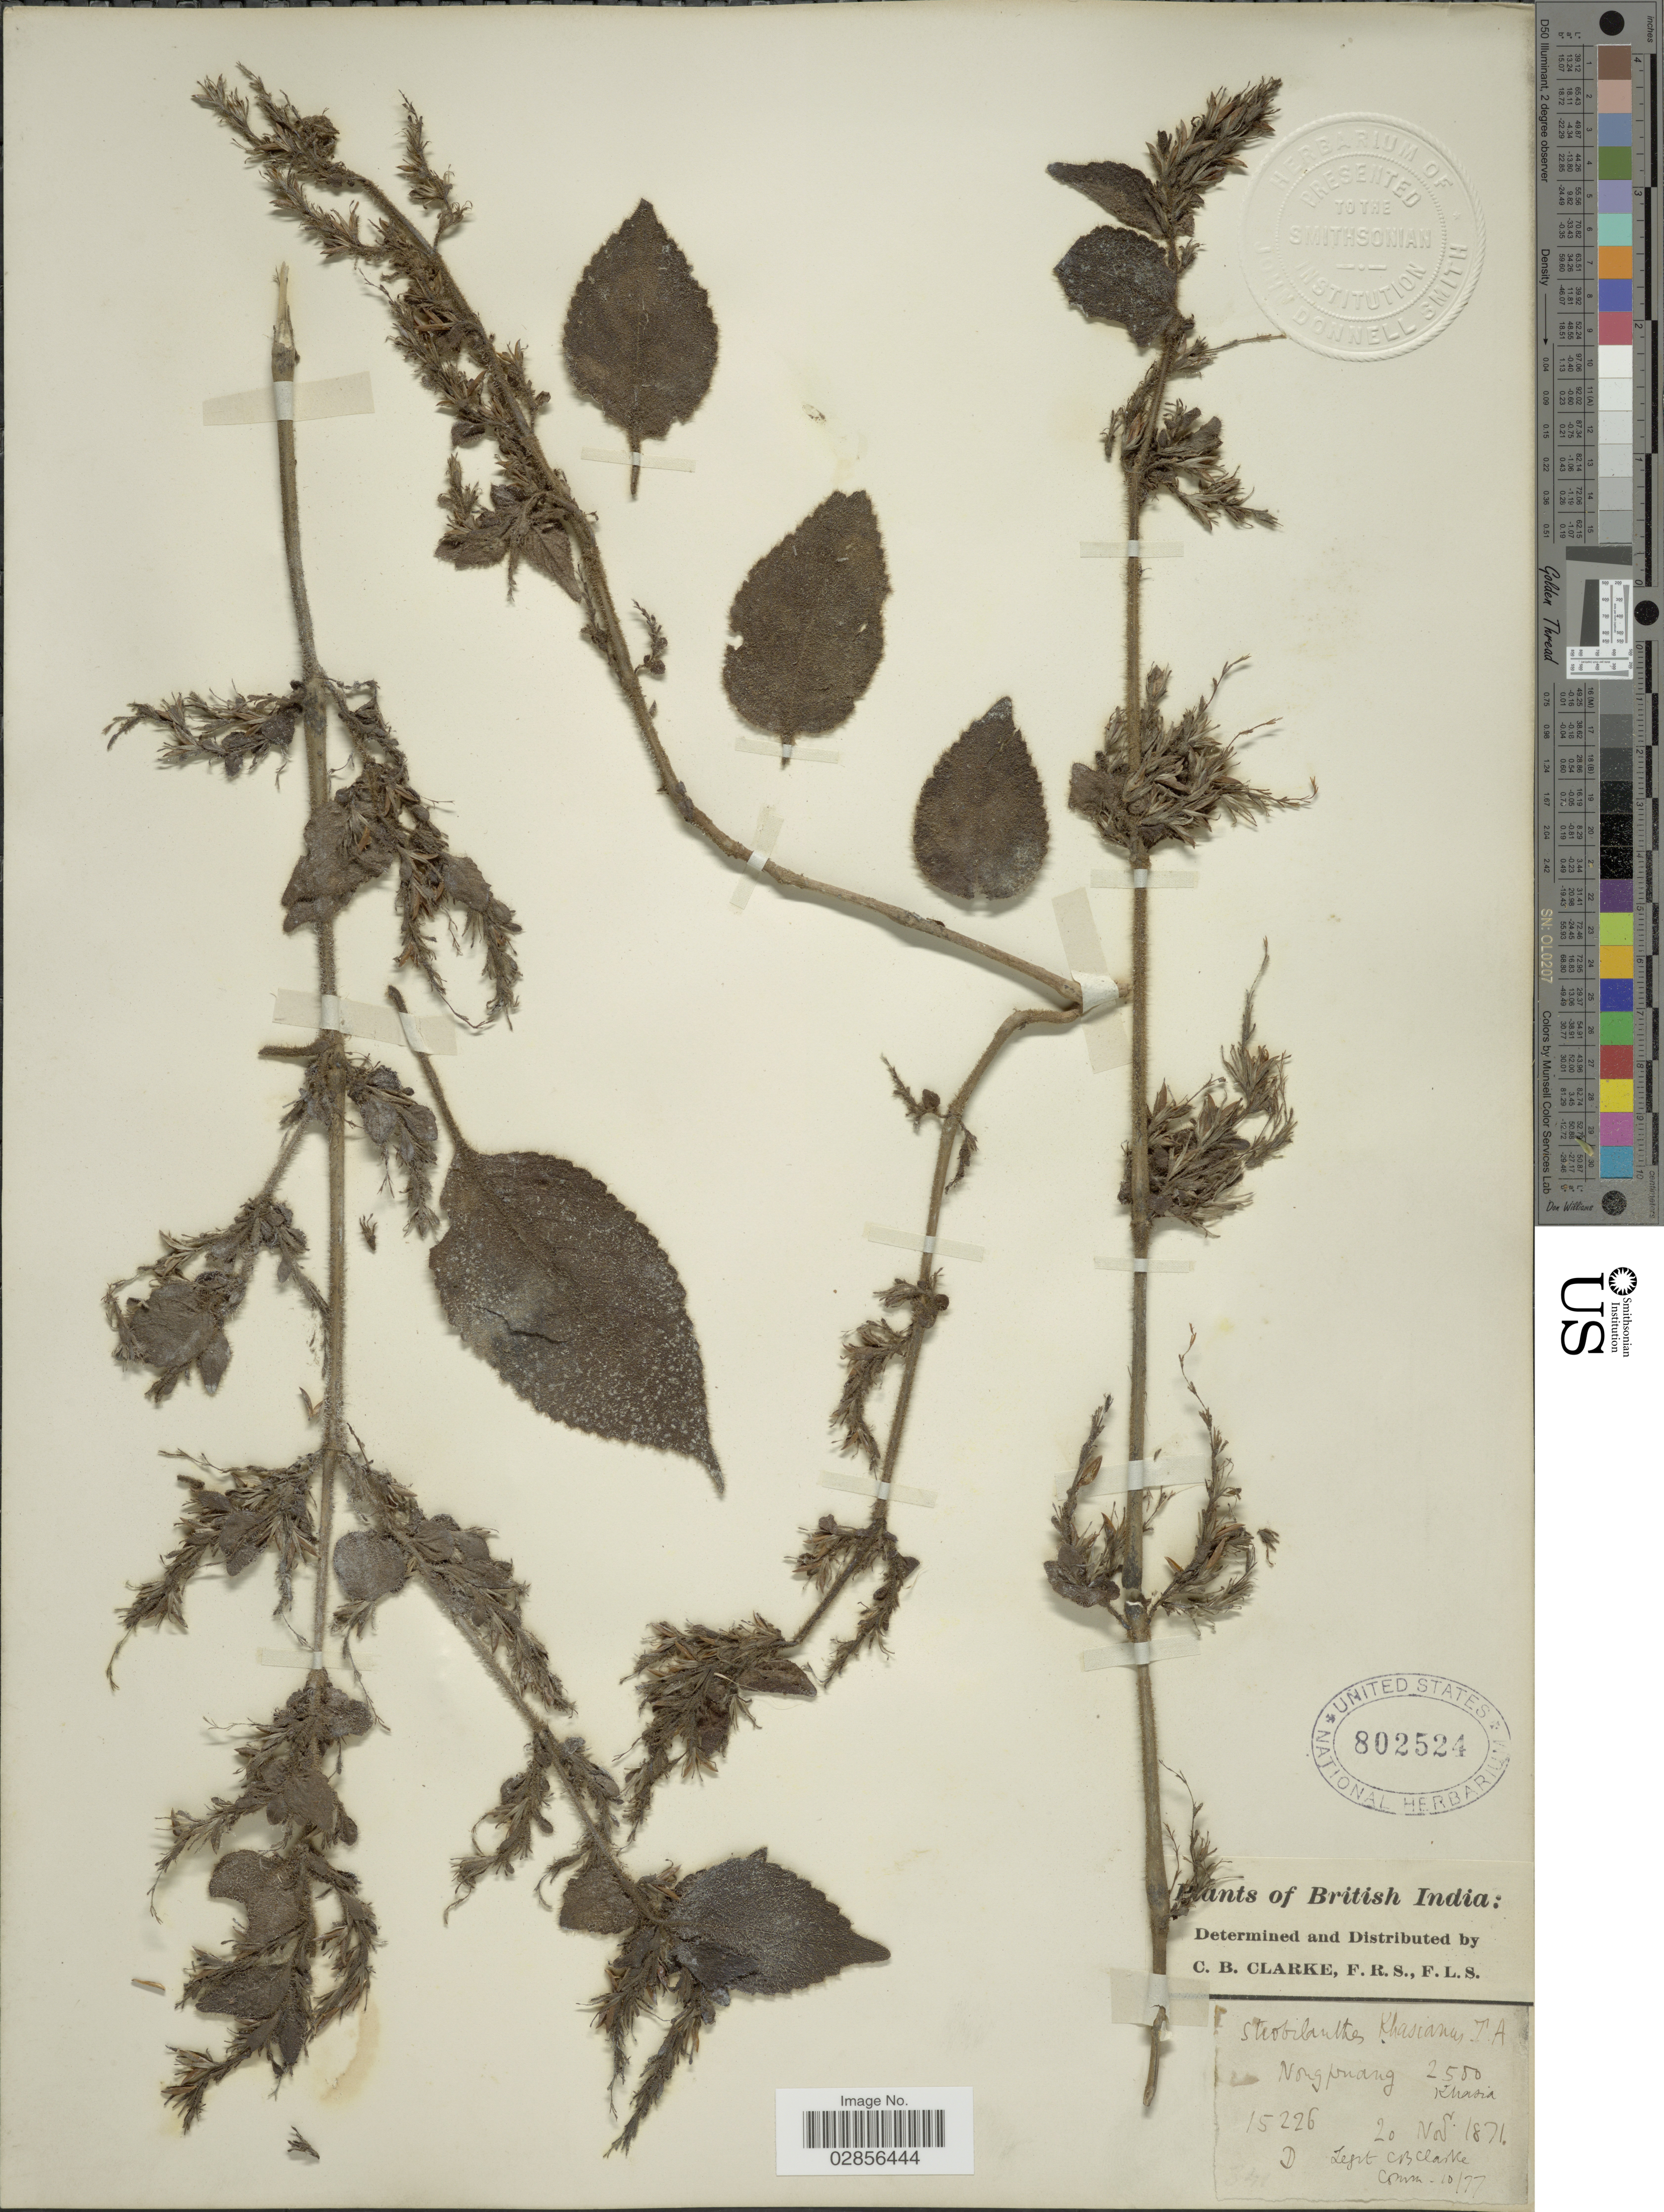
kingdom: Plantae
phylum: Tracheophyta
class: Magnoliopsida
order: Lamiales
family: Acanthaceae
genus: Strobilanthes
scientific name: Strobilanthes khasyana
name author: T. Anderson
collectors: C. B. Clarke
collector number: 15226D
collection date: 1871-11-20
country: India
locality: British India. Nongpnang Khasia.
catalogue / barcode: US 802524